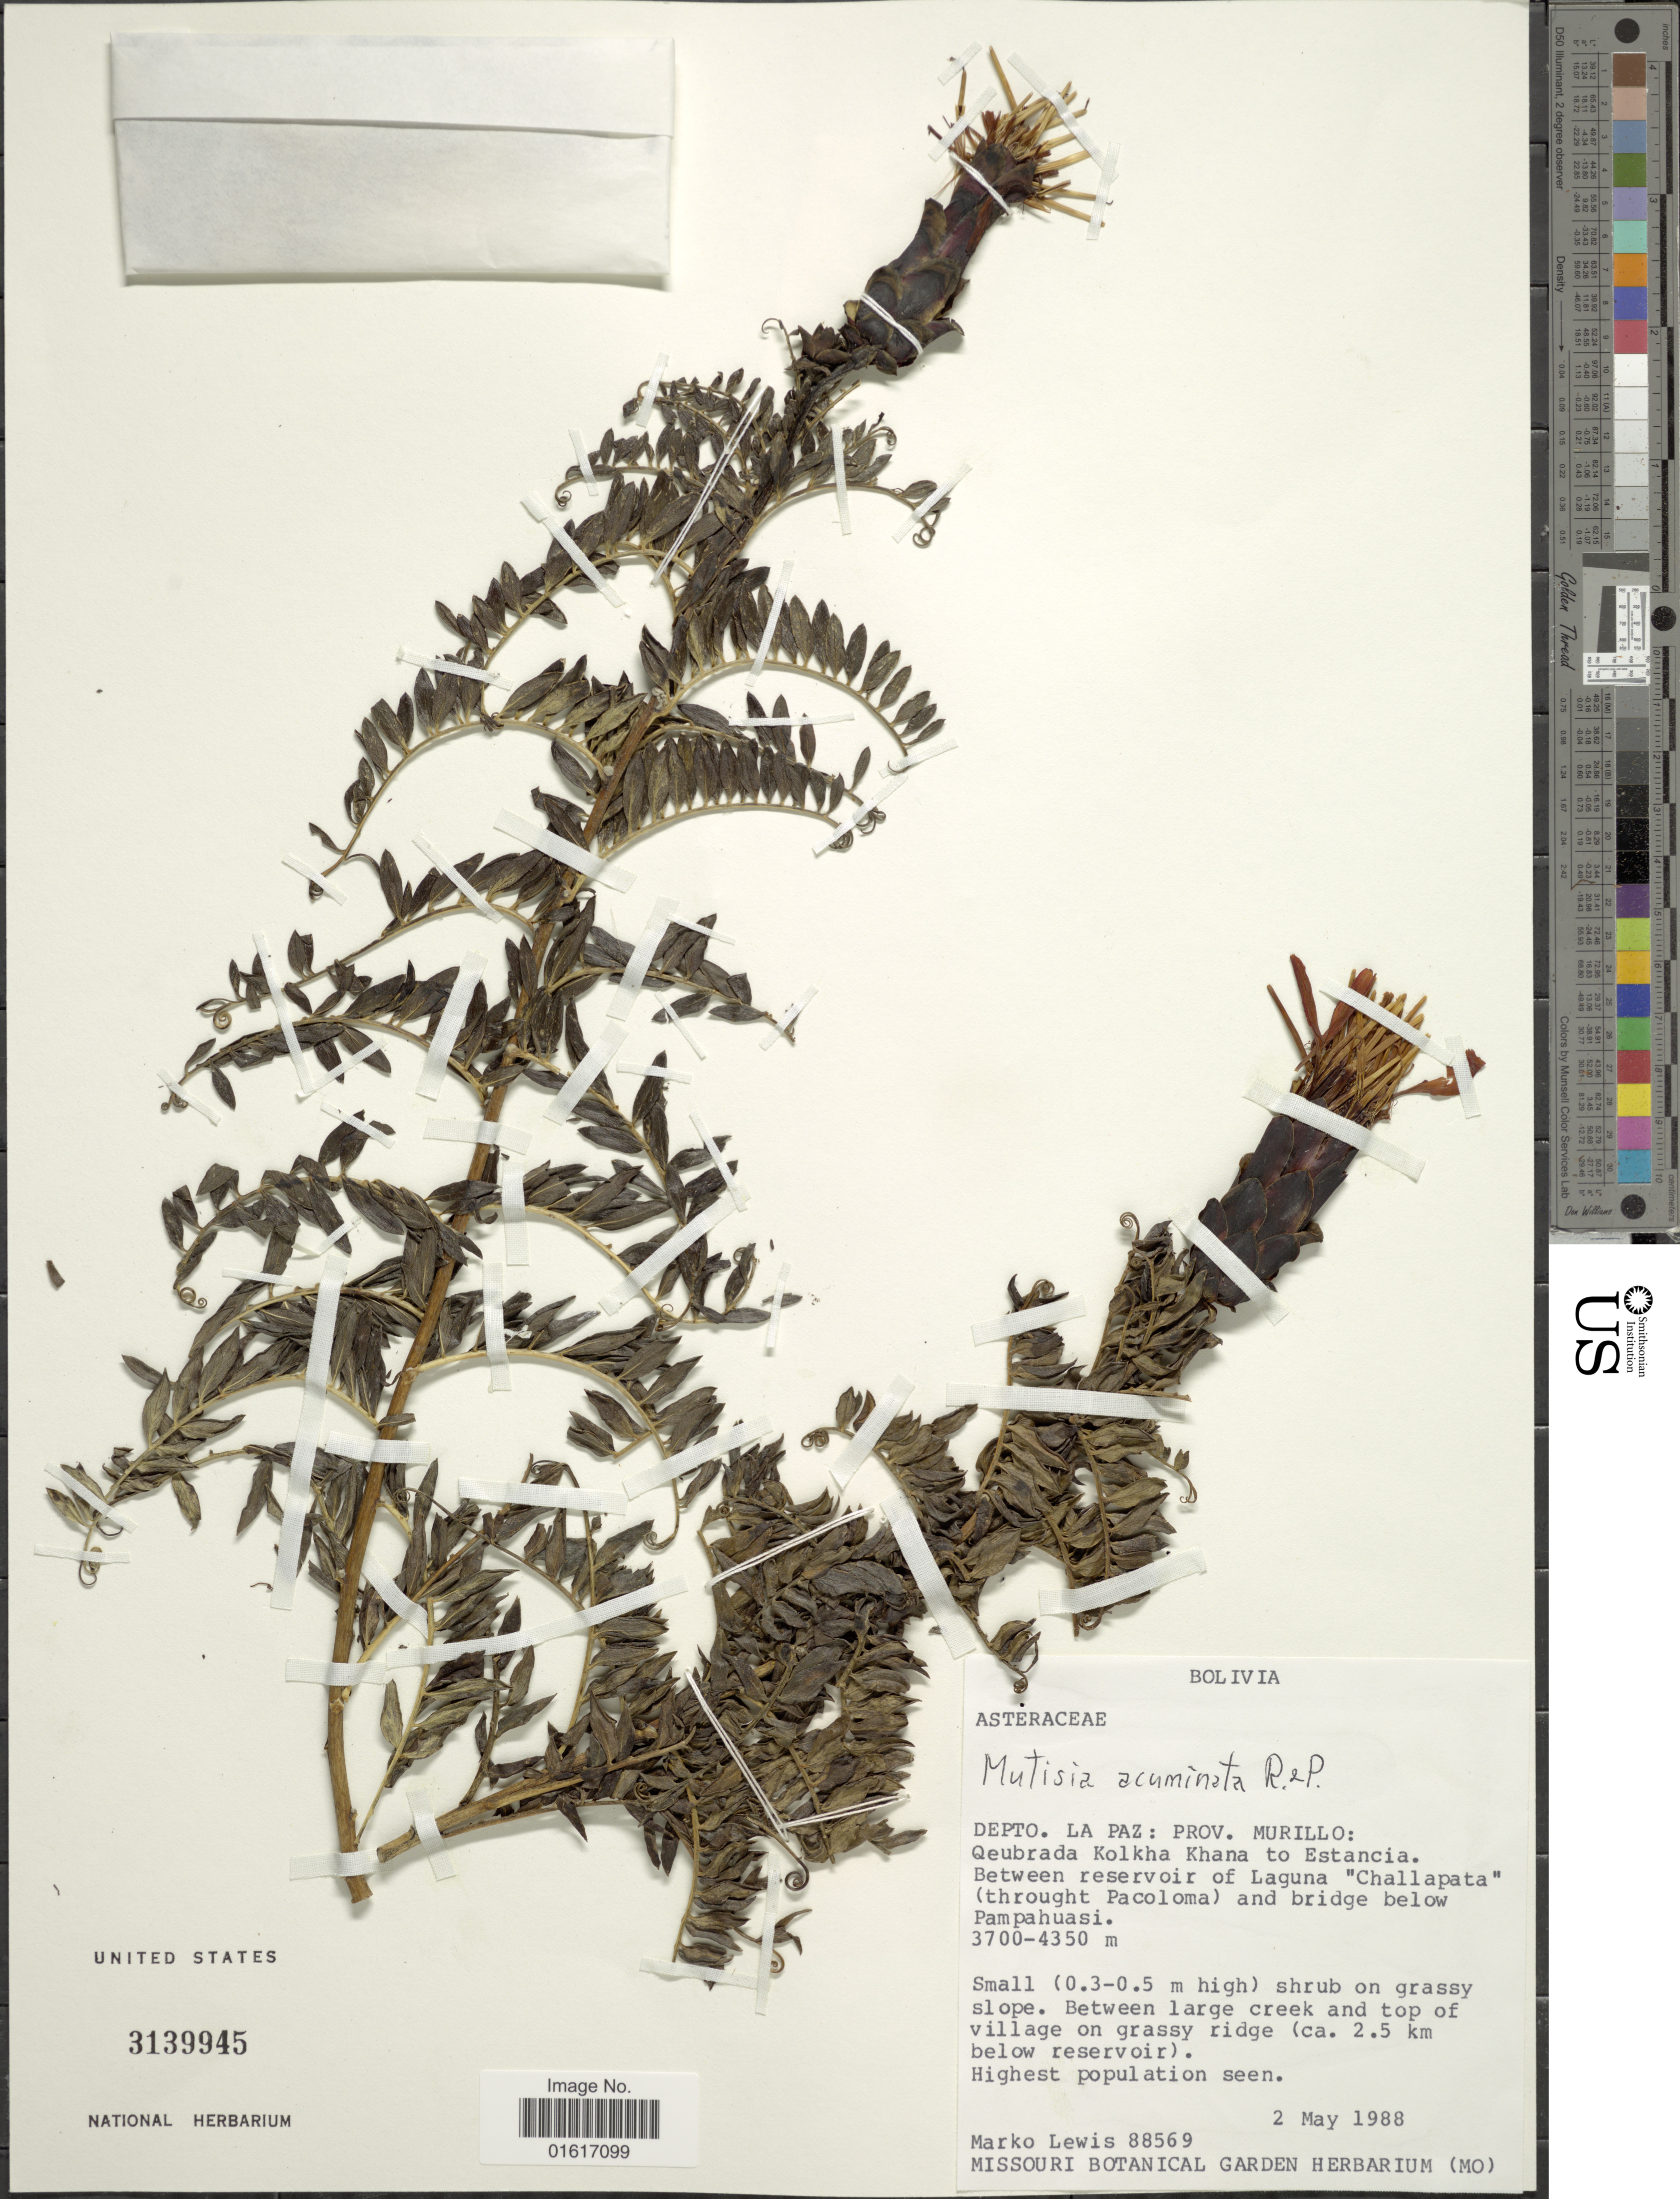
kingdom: Plantae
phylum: Tracheophyta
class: Magnoliopsida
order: Asterales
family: Asteraceae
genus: Mutisia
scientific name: Mutisia acuminata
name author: Ruiz & Pav.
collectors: M. A. Lewis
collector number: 88569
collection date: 1988-05-02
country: Bolivia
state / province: La Paz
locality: Prov. Murillo: Qeubrada Kolkha Khana to Estancia. Between reservoir of Laguna "Challapata" (throught Pacoloma) and bridge below Pampahuasi. Between large creek and top of village on grassy ridge (ca. 2.5 km below reservoir)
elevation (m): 3700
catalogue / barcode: US 3139945